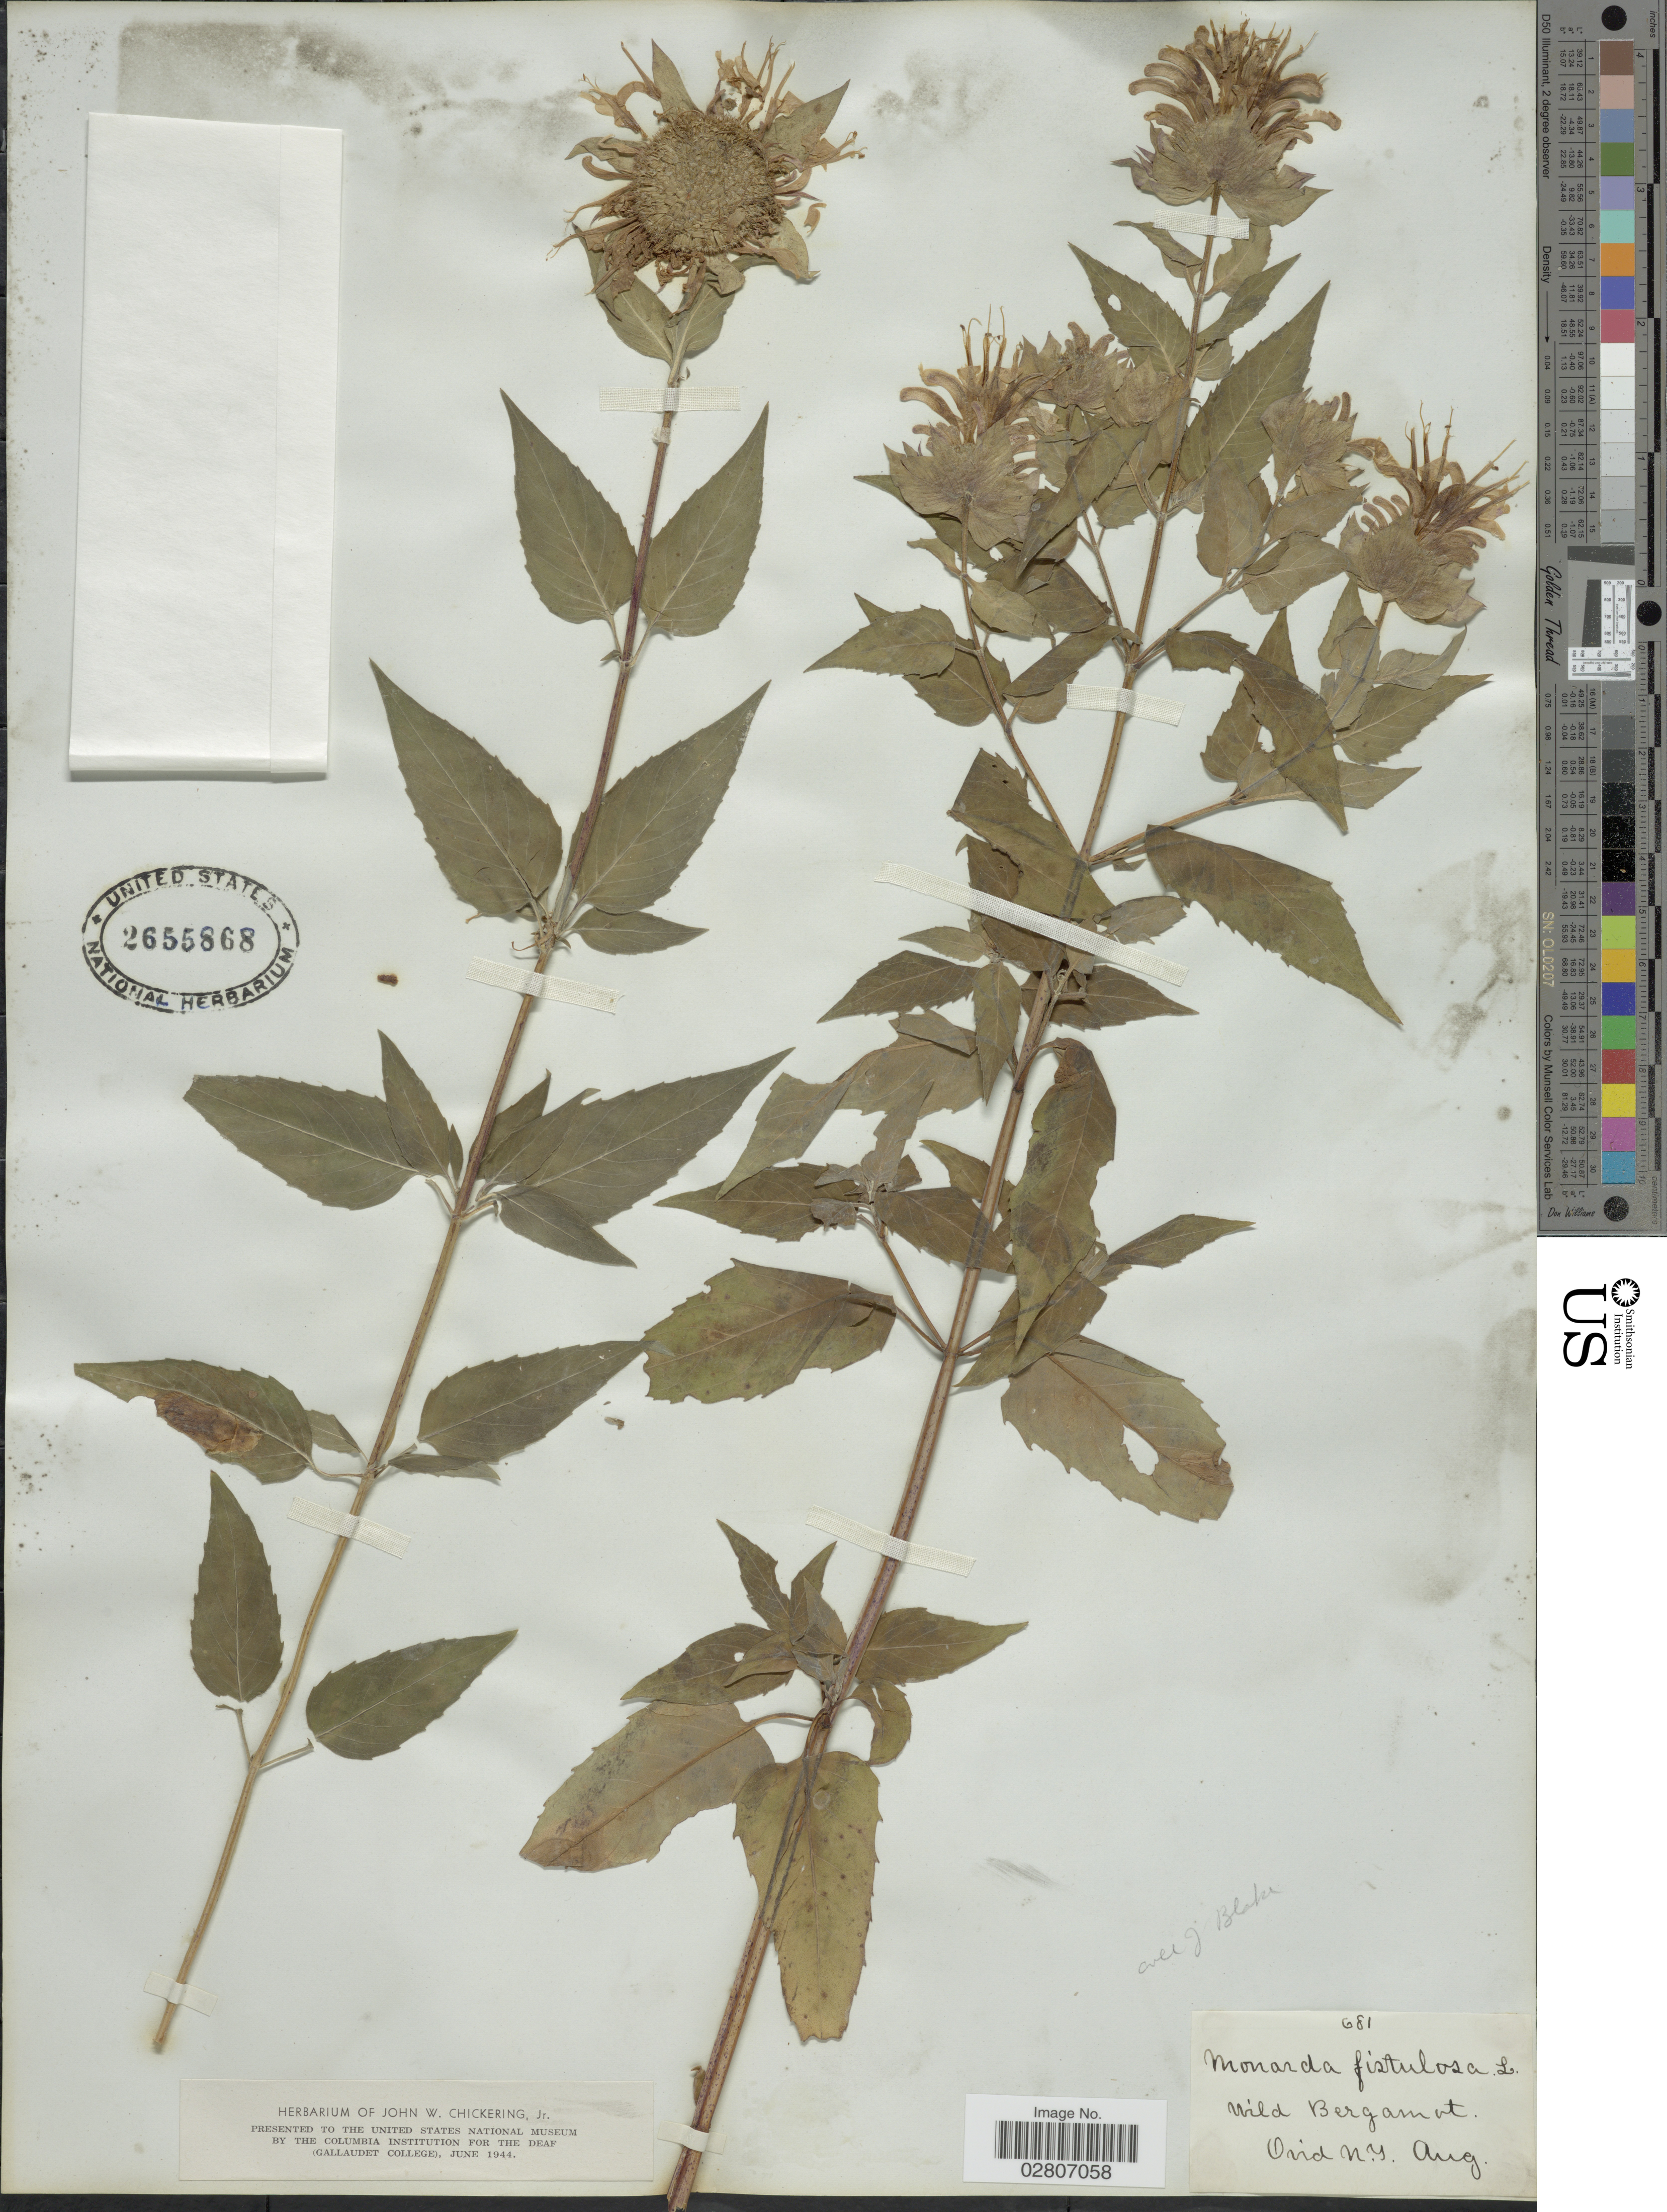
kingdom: Plantae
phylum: Tracheophyta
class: Magnoliopsida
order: Lamiales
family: Lamiaceae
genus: Monarda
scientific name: Monarda fistulosa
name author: L.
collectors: J. Blake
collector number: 681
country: United States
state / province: New York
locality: Ovid.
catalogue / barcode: US 2655868